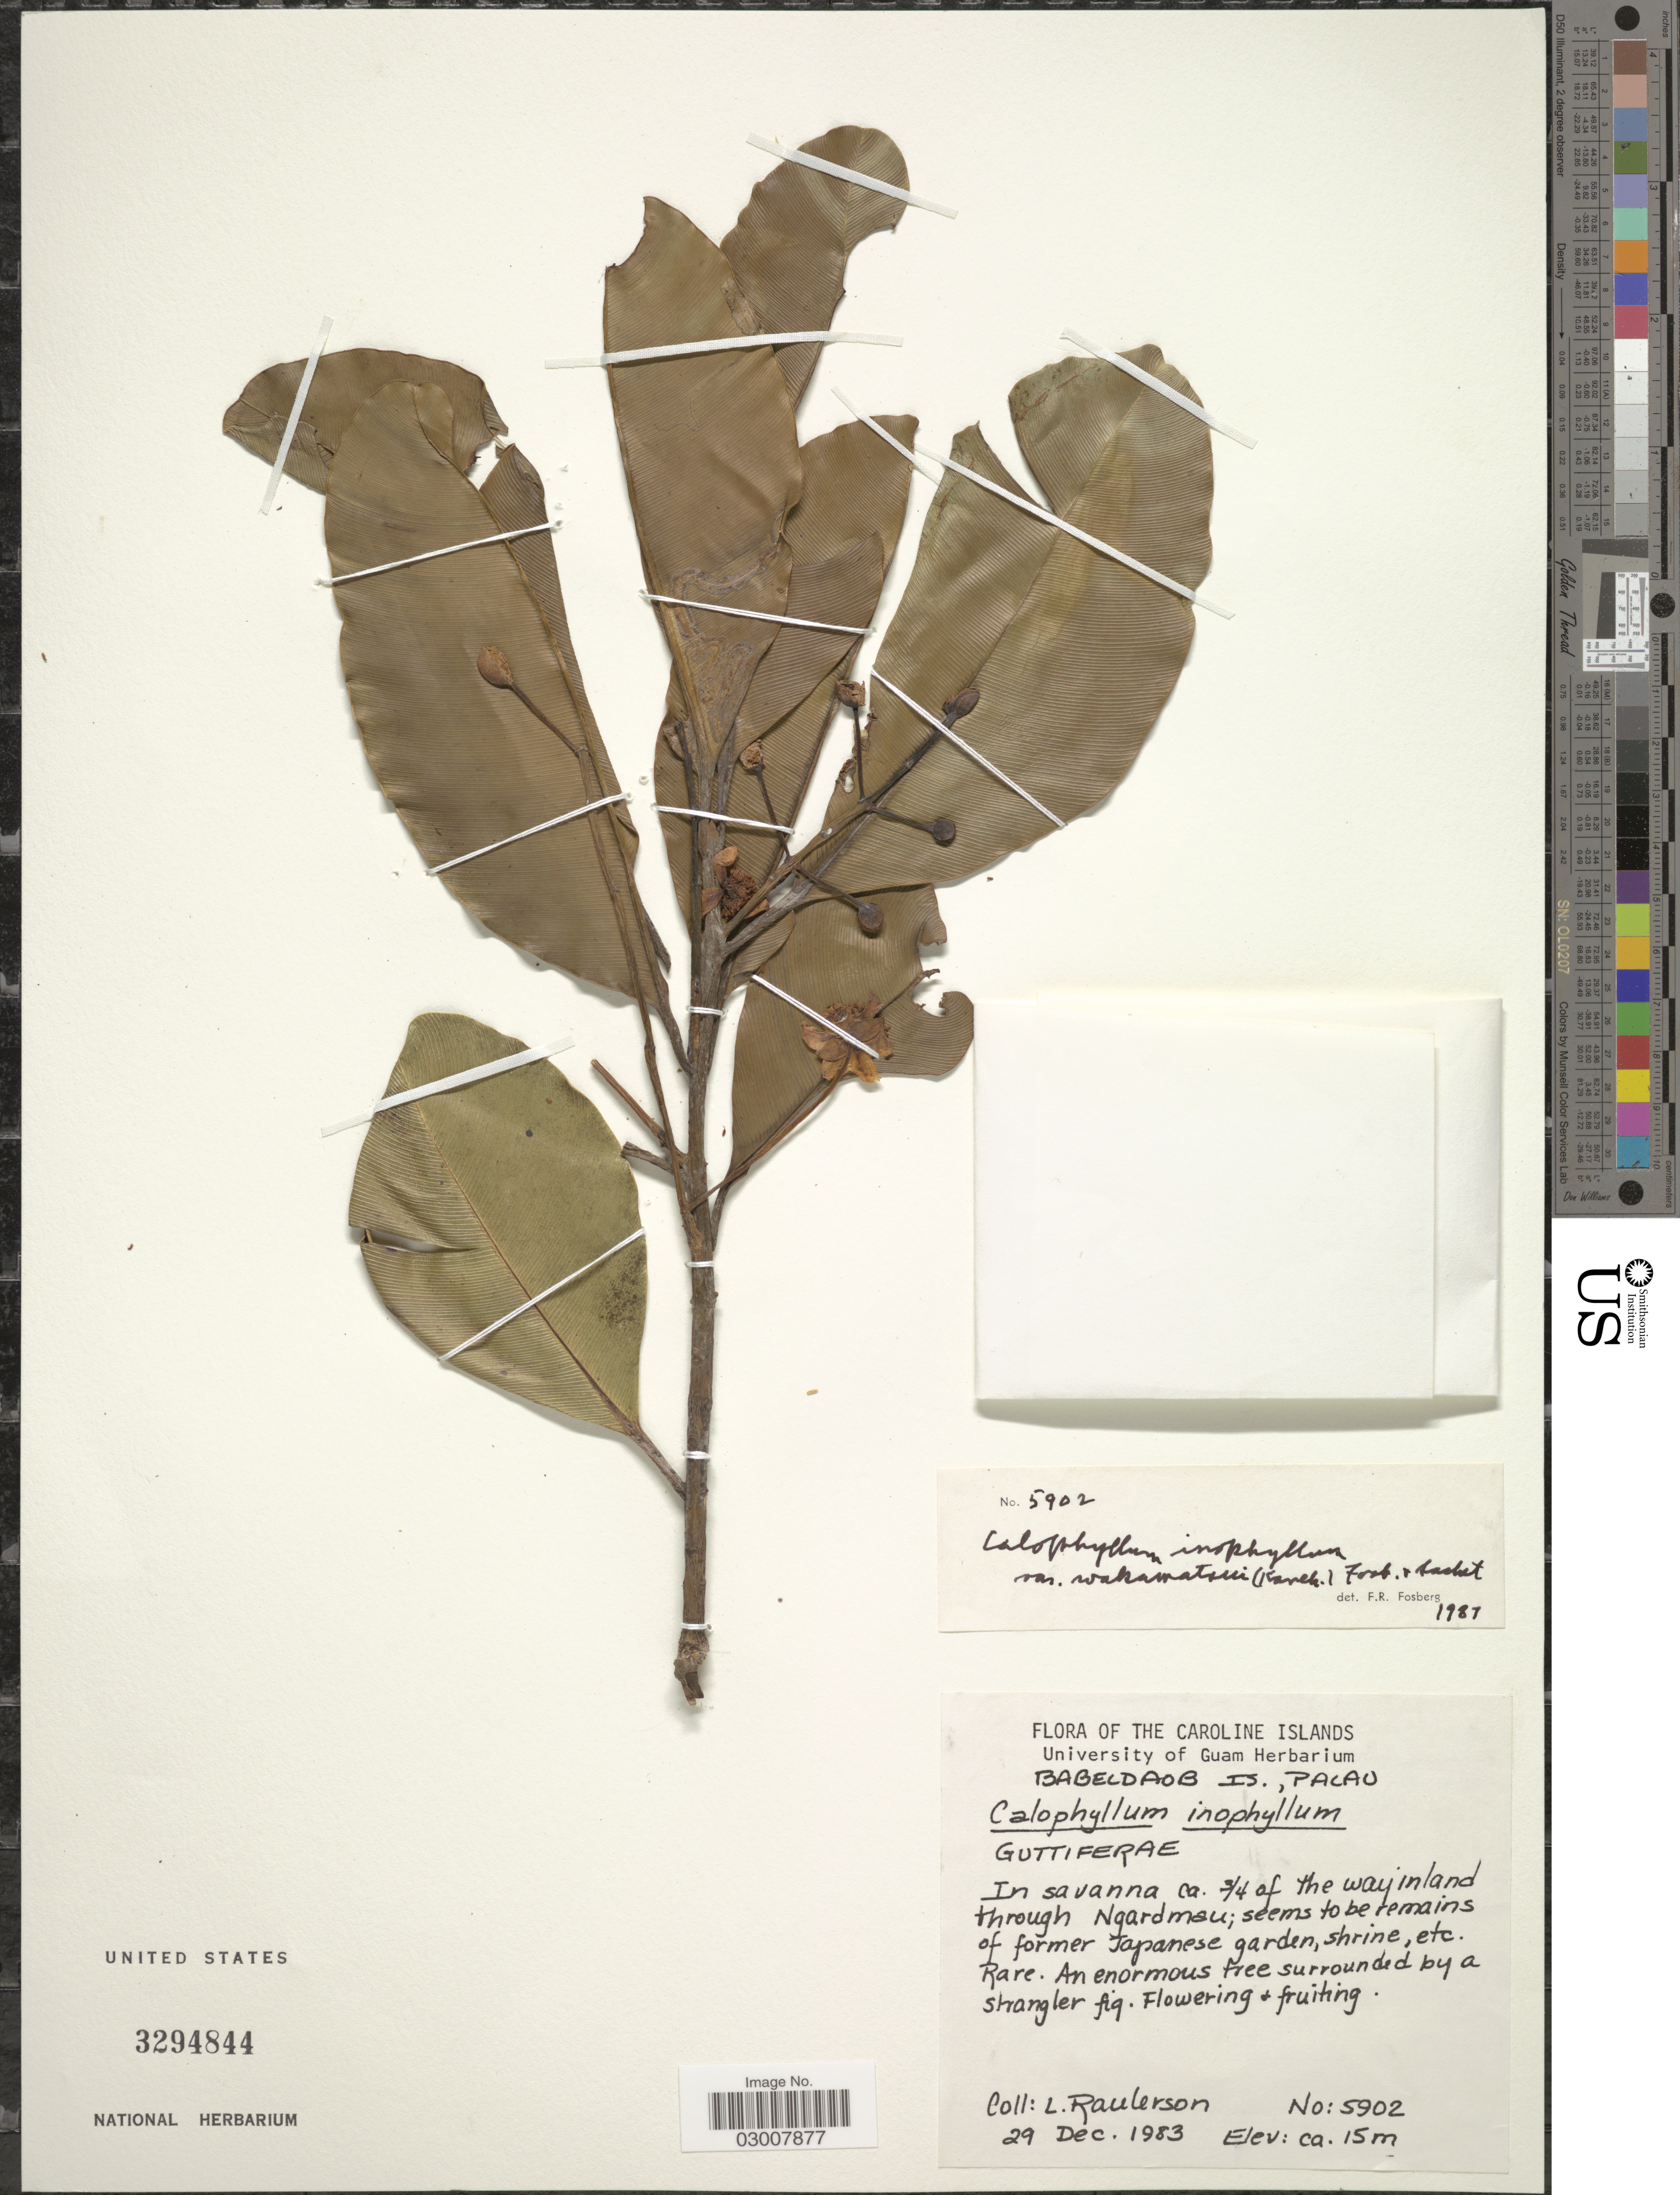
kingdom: Plantae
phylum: Tracheophyta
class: Magnoliopsida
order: Malpighiales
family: Calophyllaceae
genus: Calophyllum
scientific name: Calophyllum inophyllum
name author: L.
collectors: L. Raulerson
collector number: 5902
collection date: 1983-12-29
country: Palau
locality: The Caroline Islands. Babeldaob Is., Palau. In savanna ca. ¾ of the way inland through Ngardmau.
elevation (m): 15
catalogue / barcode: US 3294844